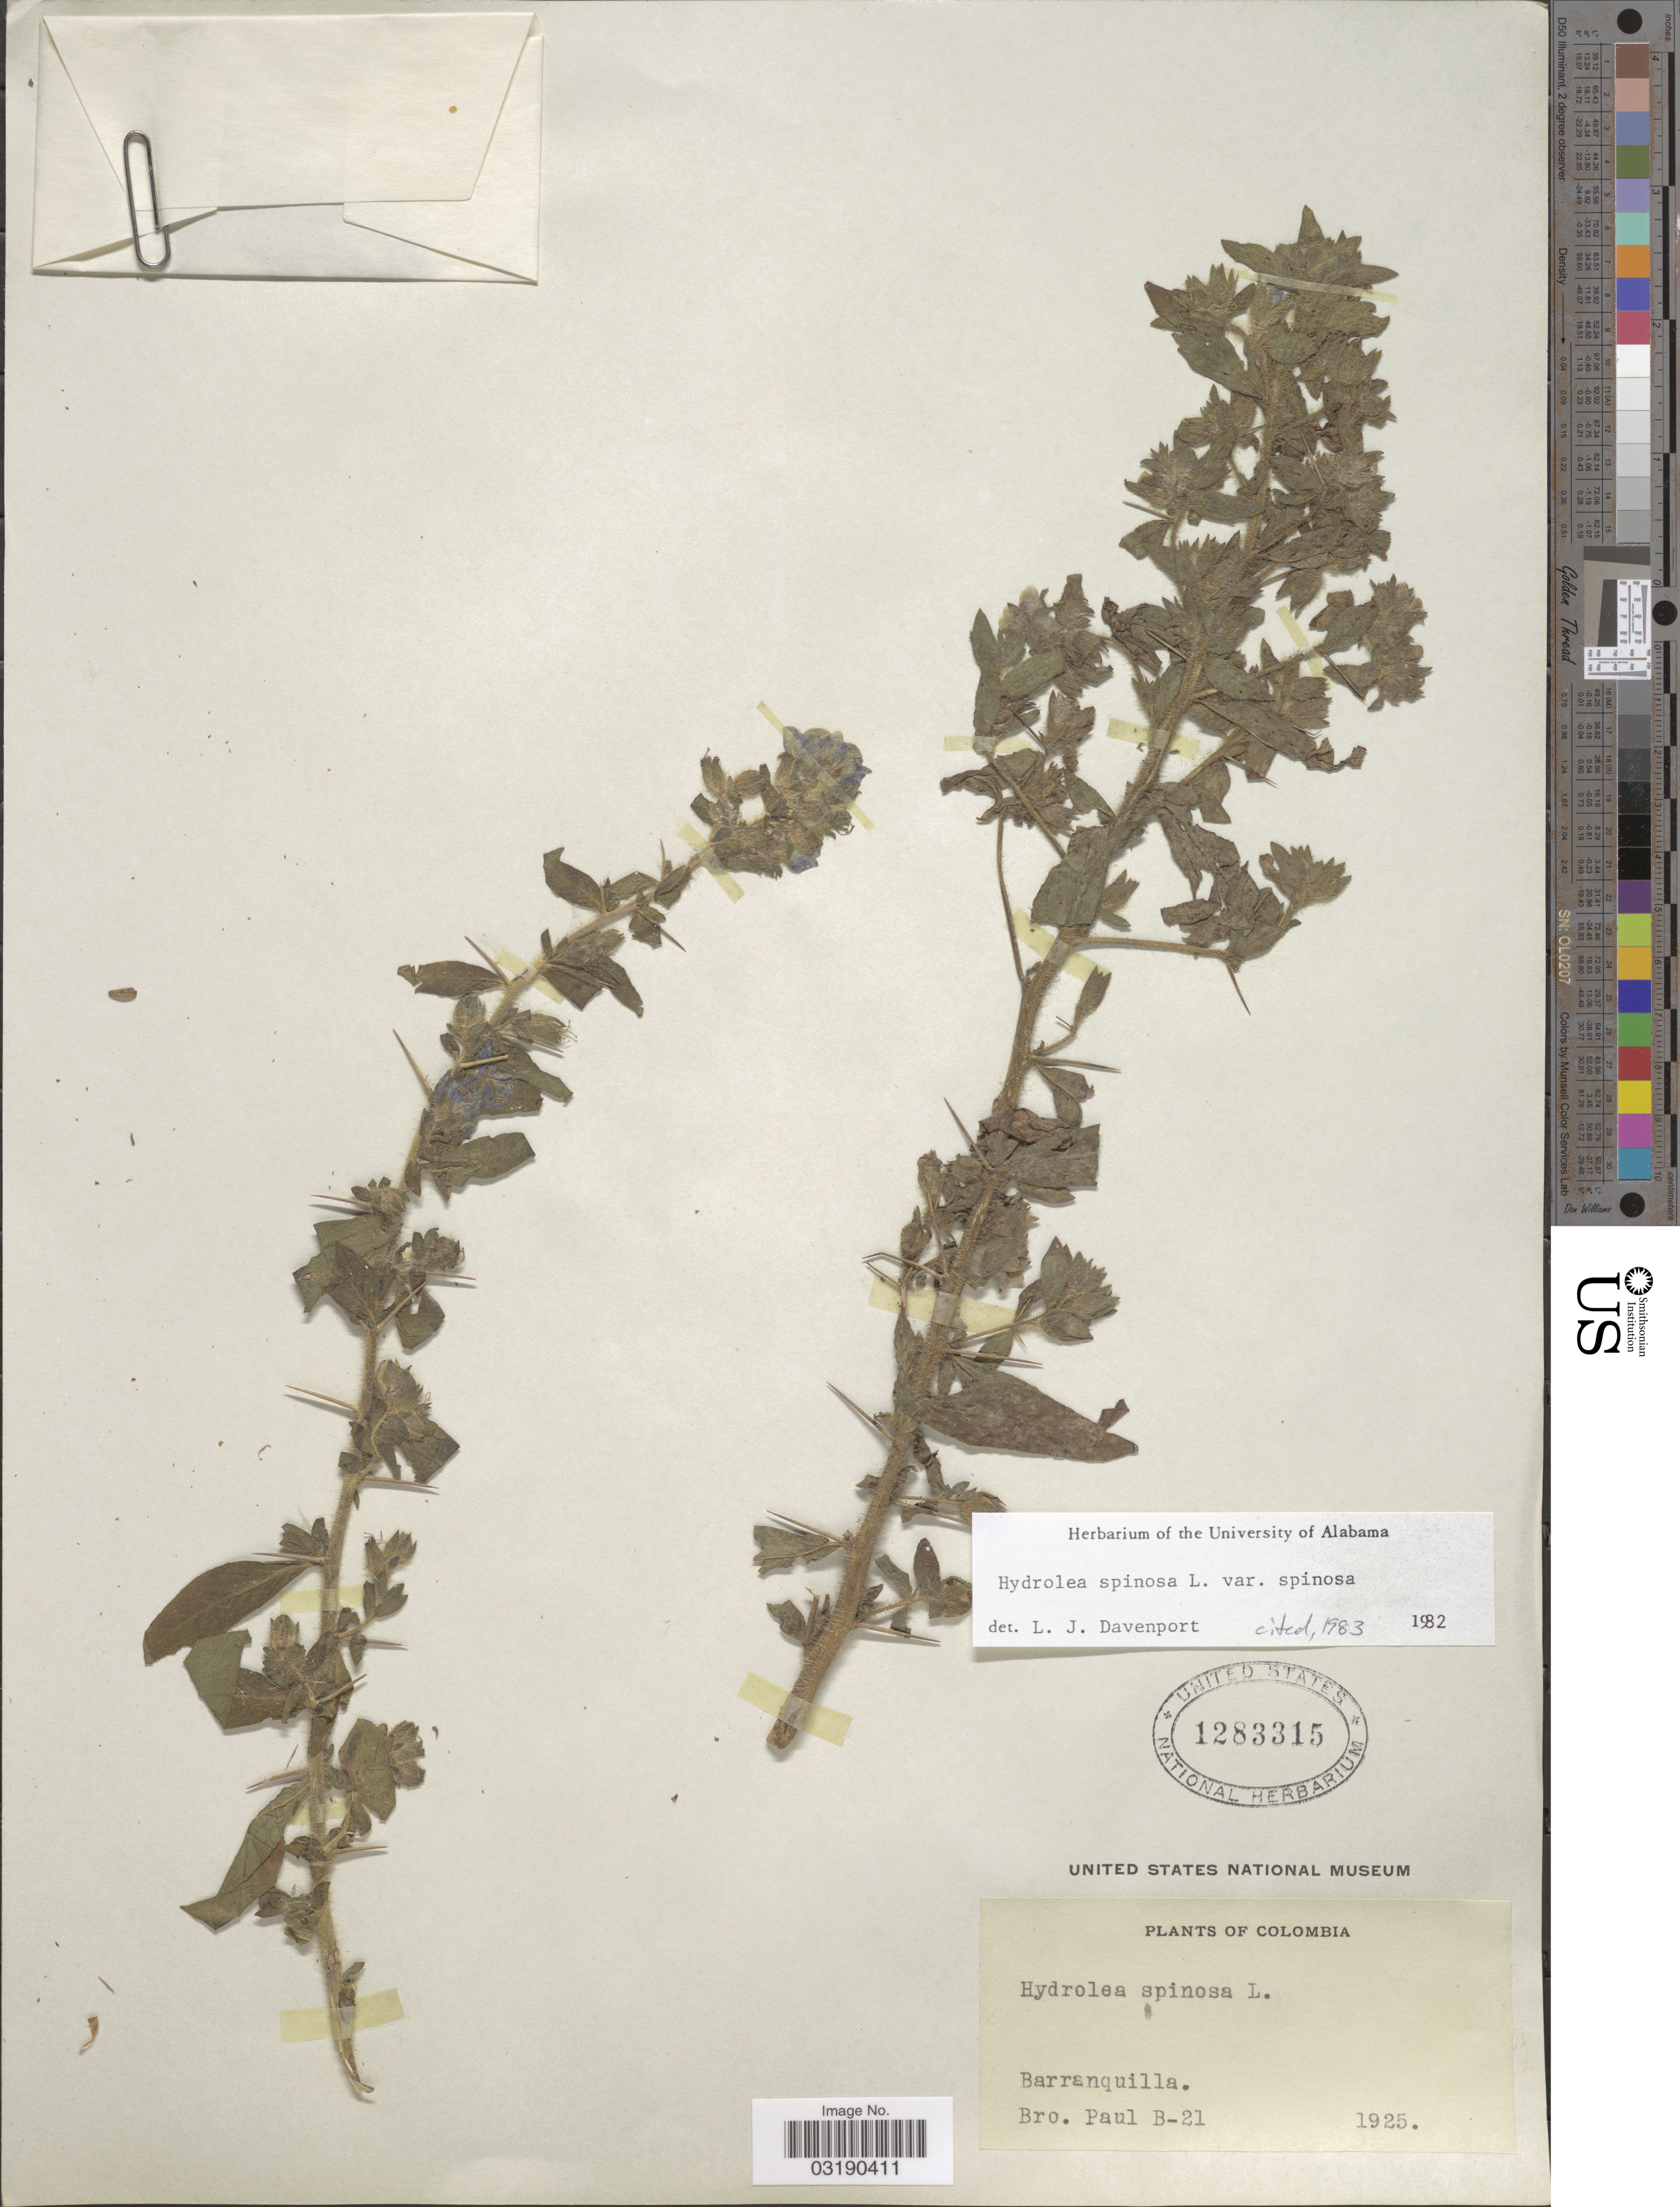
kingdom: Plantae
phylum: Tracheophyta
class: Magnoliopsida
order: Solanales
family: Hydroleaceae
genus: Hydrolea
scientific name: Hydrolea spinosa var. spinosa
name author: L.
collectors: B. Paul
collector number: B-21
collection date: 1925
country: Colombia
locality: Barranquilla.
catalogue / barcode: US 1283315